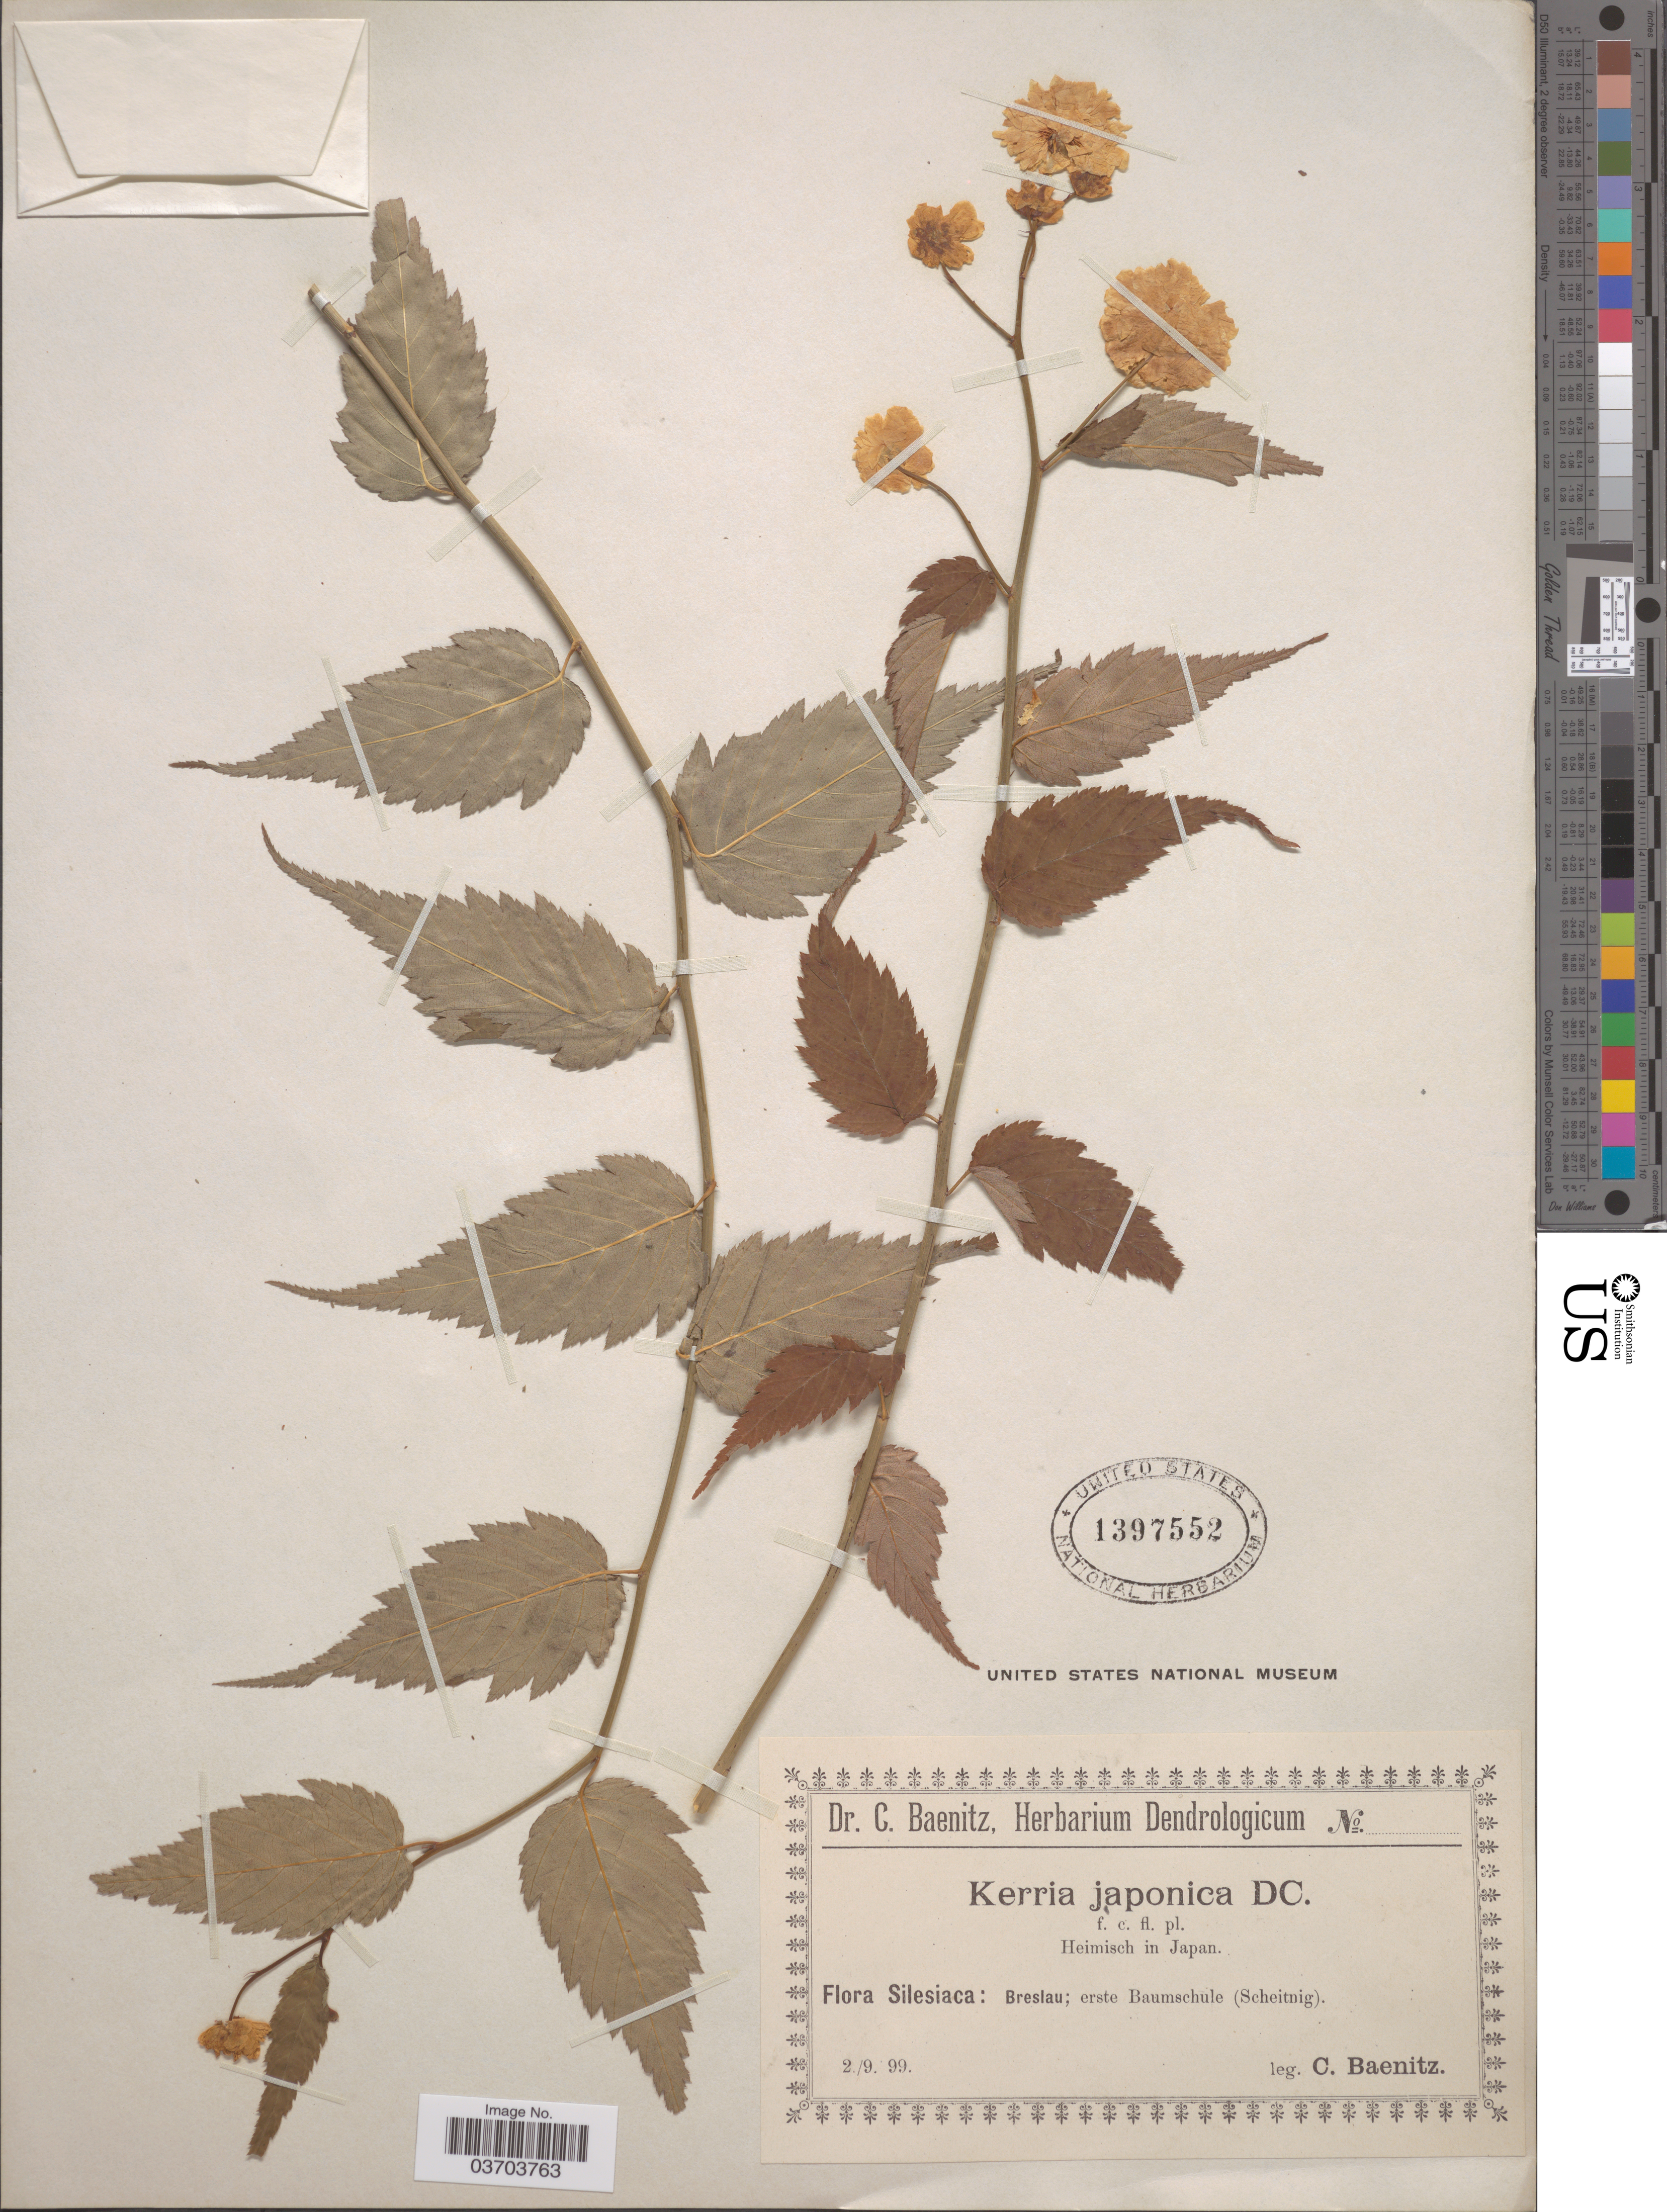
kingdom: Plantae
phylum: Tracheophyta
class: Magnoliopsida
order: Rosales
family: Rosaceae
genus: Kerria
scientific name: Kerria japonica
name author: (L.) DC.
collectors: C. G. Baenitz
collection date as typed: Transcribed d/m/y: 2/9/99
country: Poland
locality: Silesiaca: Breslau; erste Baumschule (Scheitnig).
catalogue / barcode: US 1397552